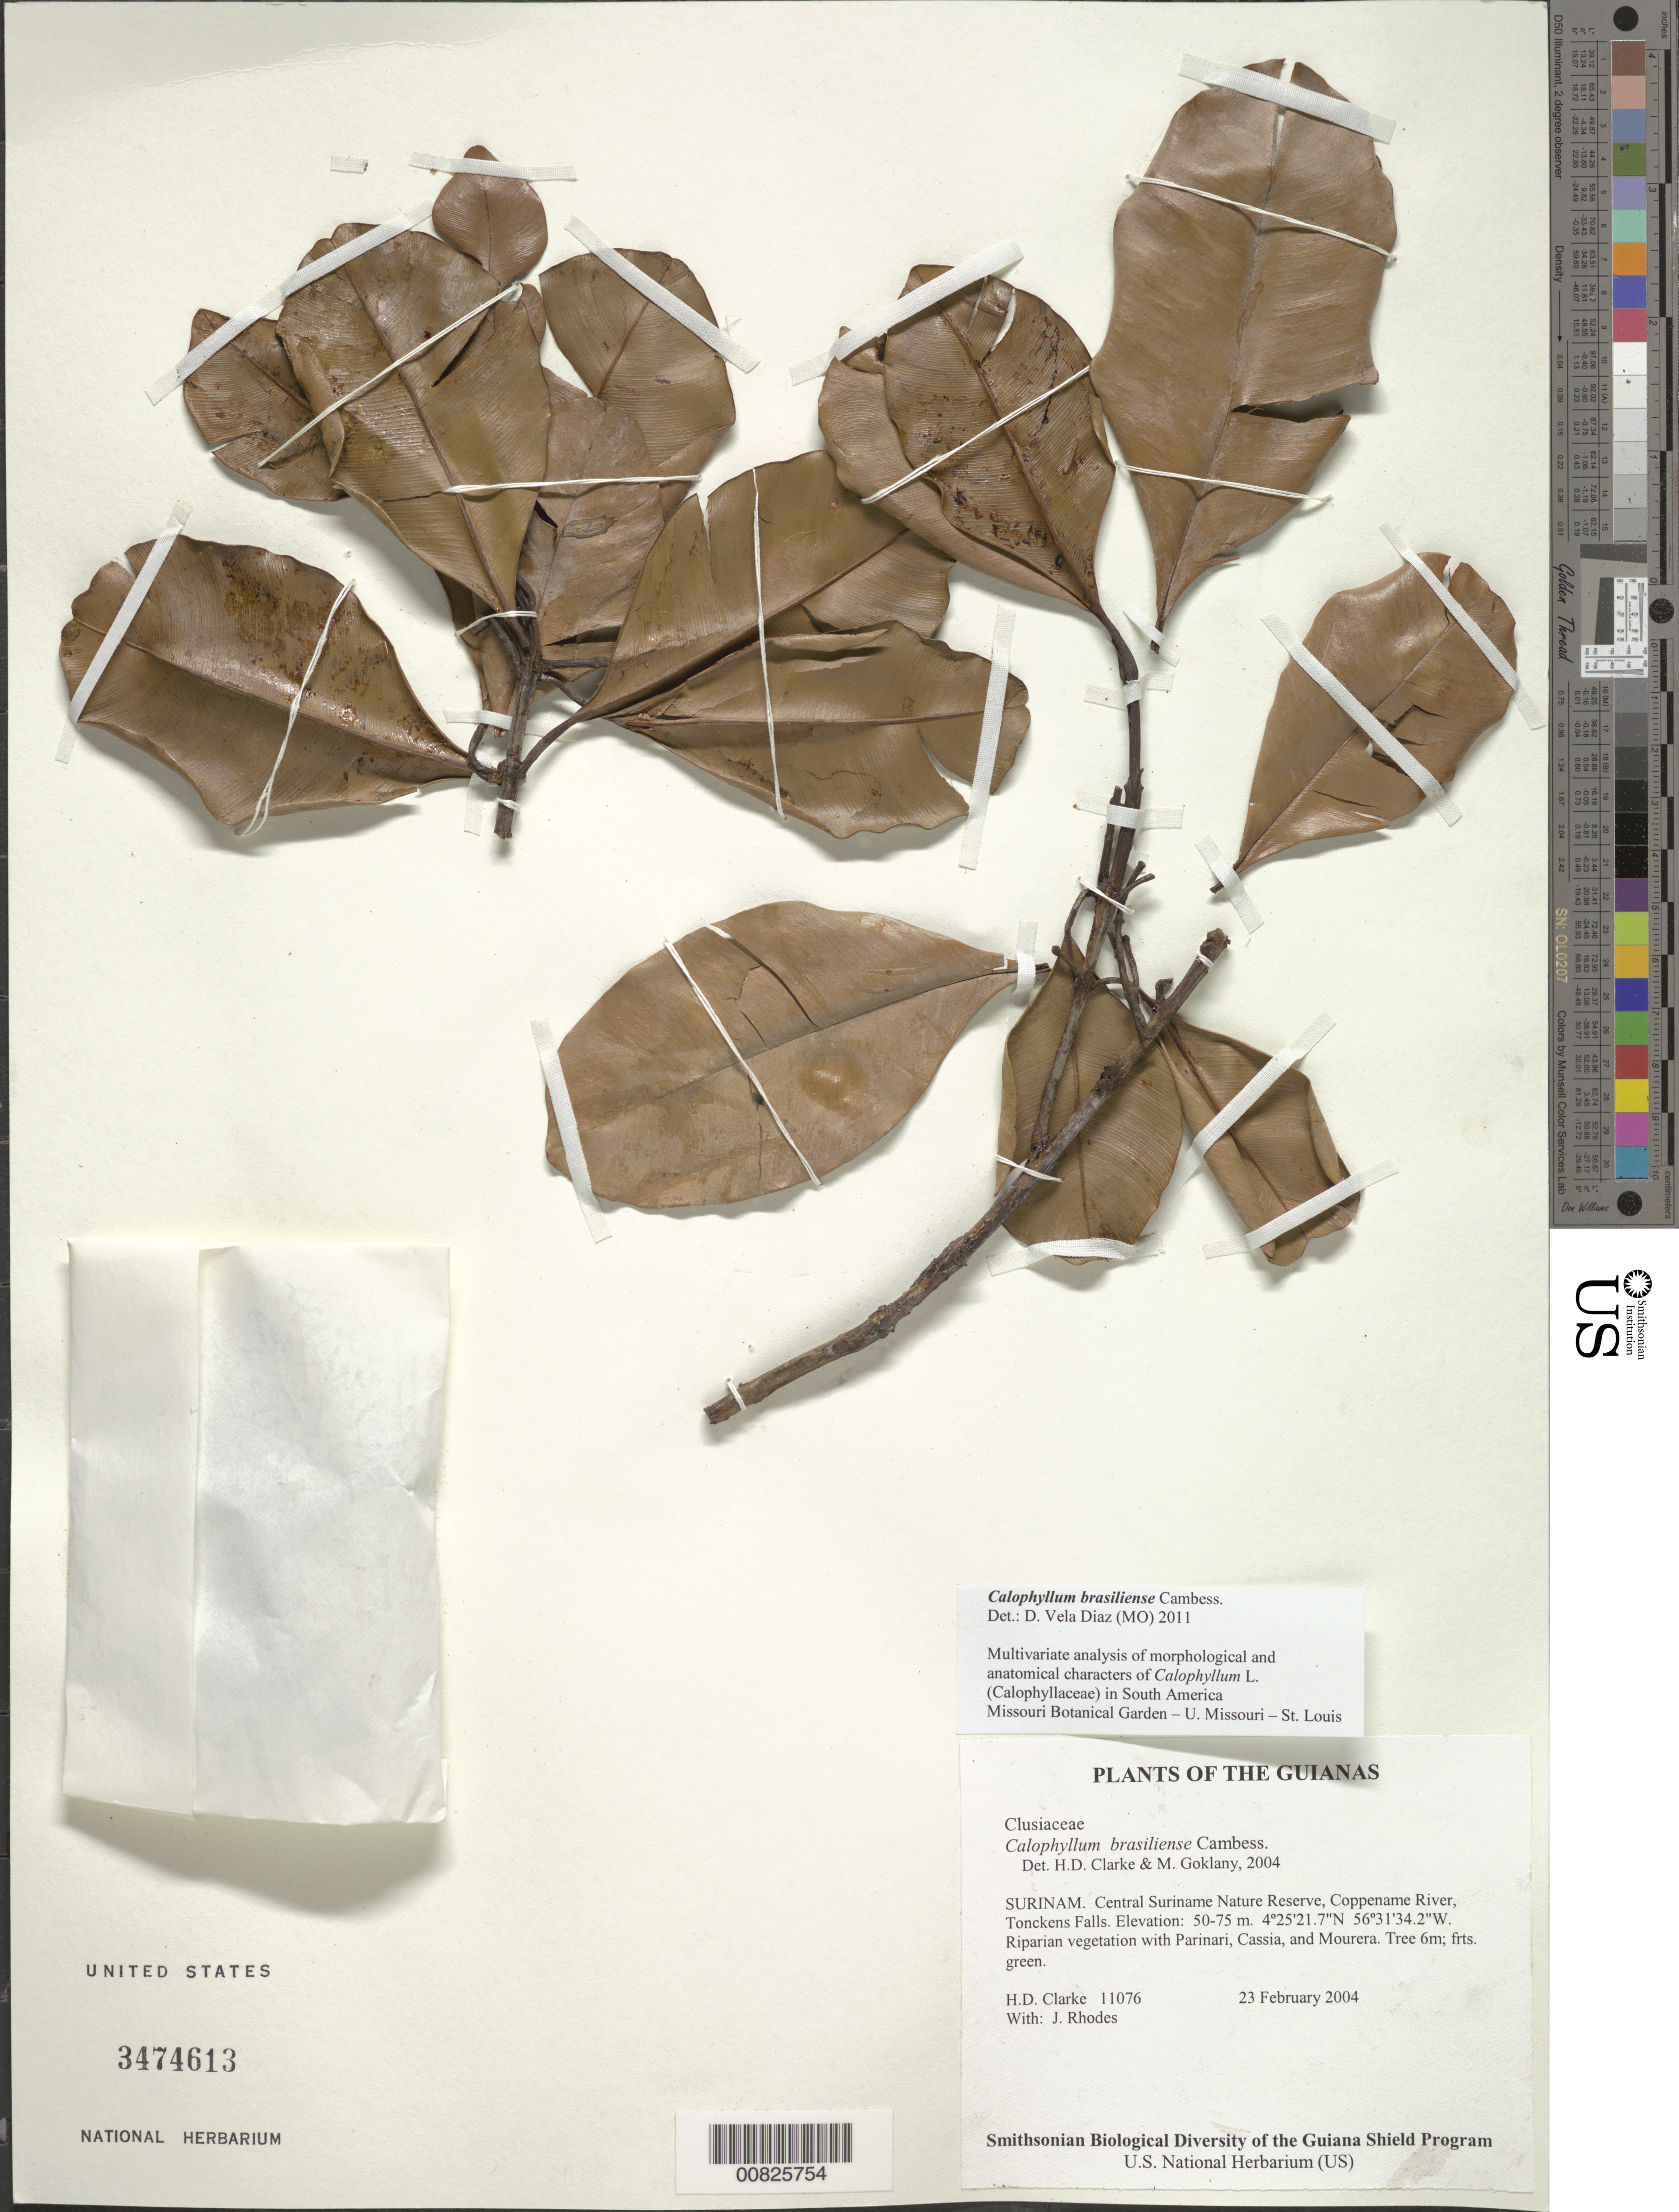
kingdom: Plantae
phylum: Tracheophyta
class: Magnoliopsida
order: Malpighiales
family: Calophyllaceae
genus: Calophyllum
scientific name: Calophyllum brasiliense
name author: Cambess.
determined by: Clarke, H. D.; Goklany, M.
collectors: H. D. Clarke & J. Rhodes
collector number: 11076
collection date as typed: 23 February 2004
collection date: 2004-02-23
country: Suriname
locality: Central Suriname Nature Reserve, Coppename River, Tonckens Falls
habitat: Riparian vegetation with Parinari, Cassia, and Mourera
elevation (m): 50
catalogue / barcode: US 3474613